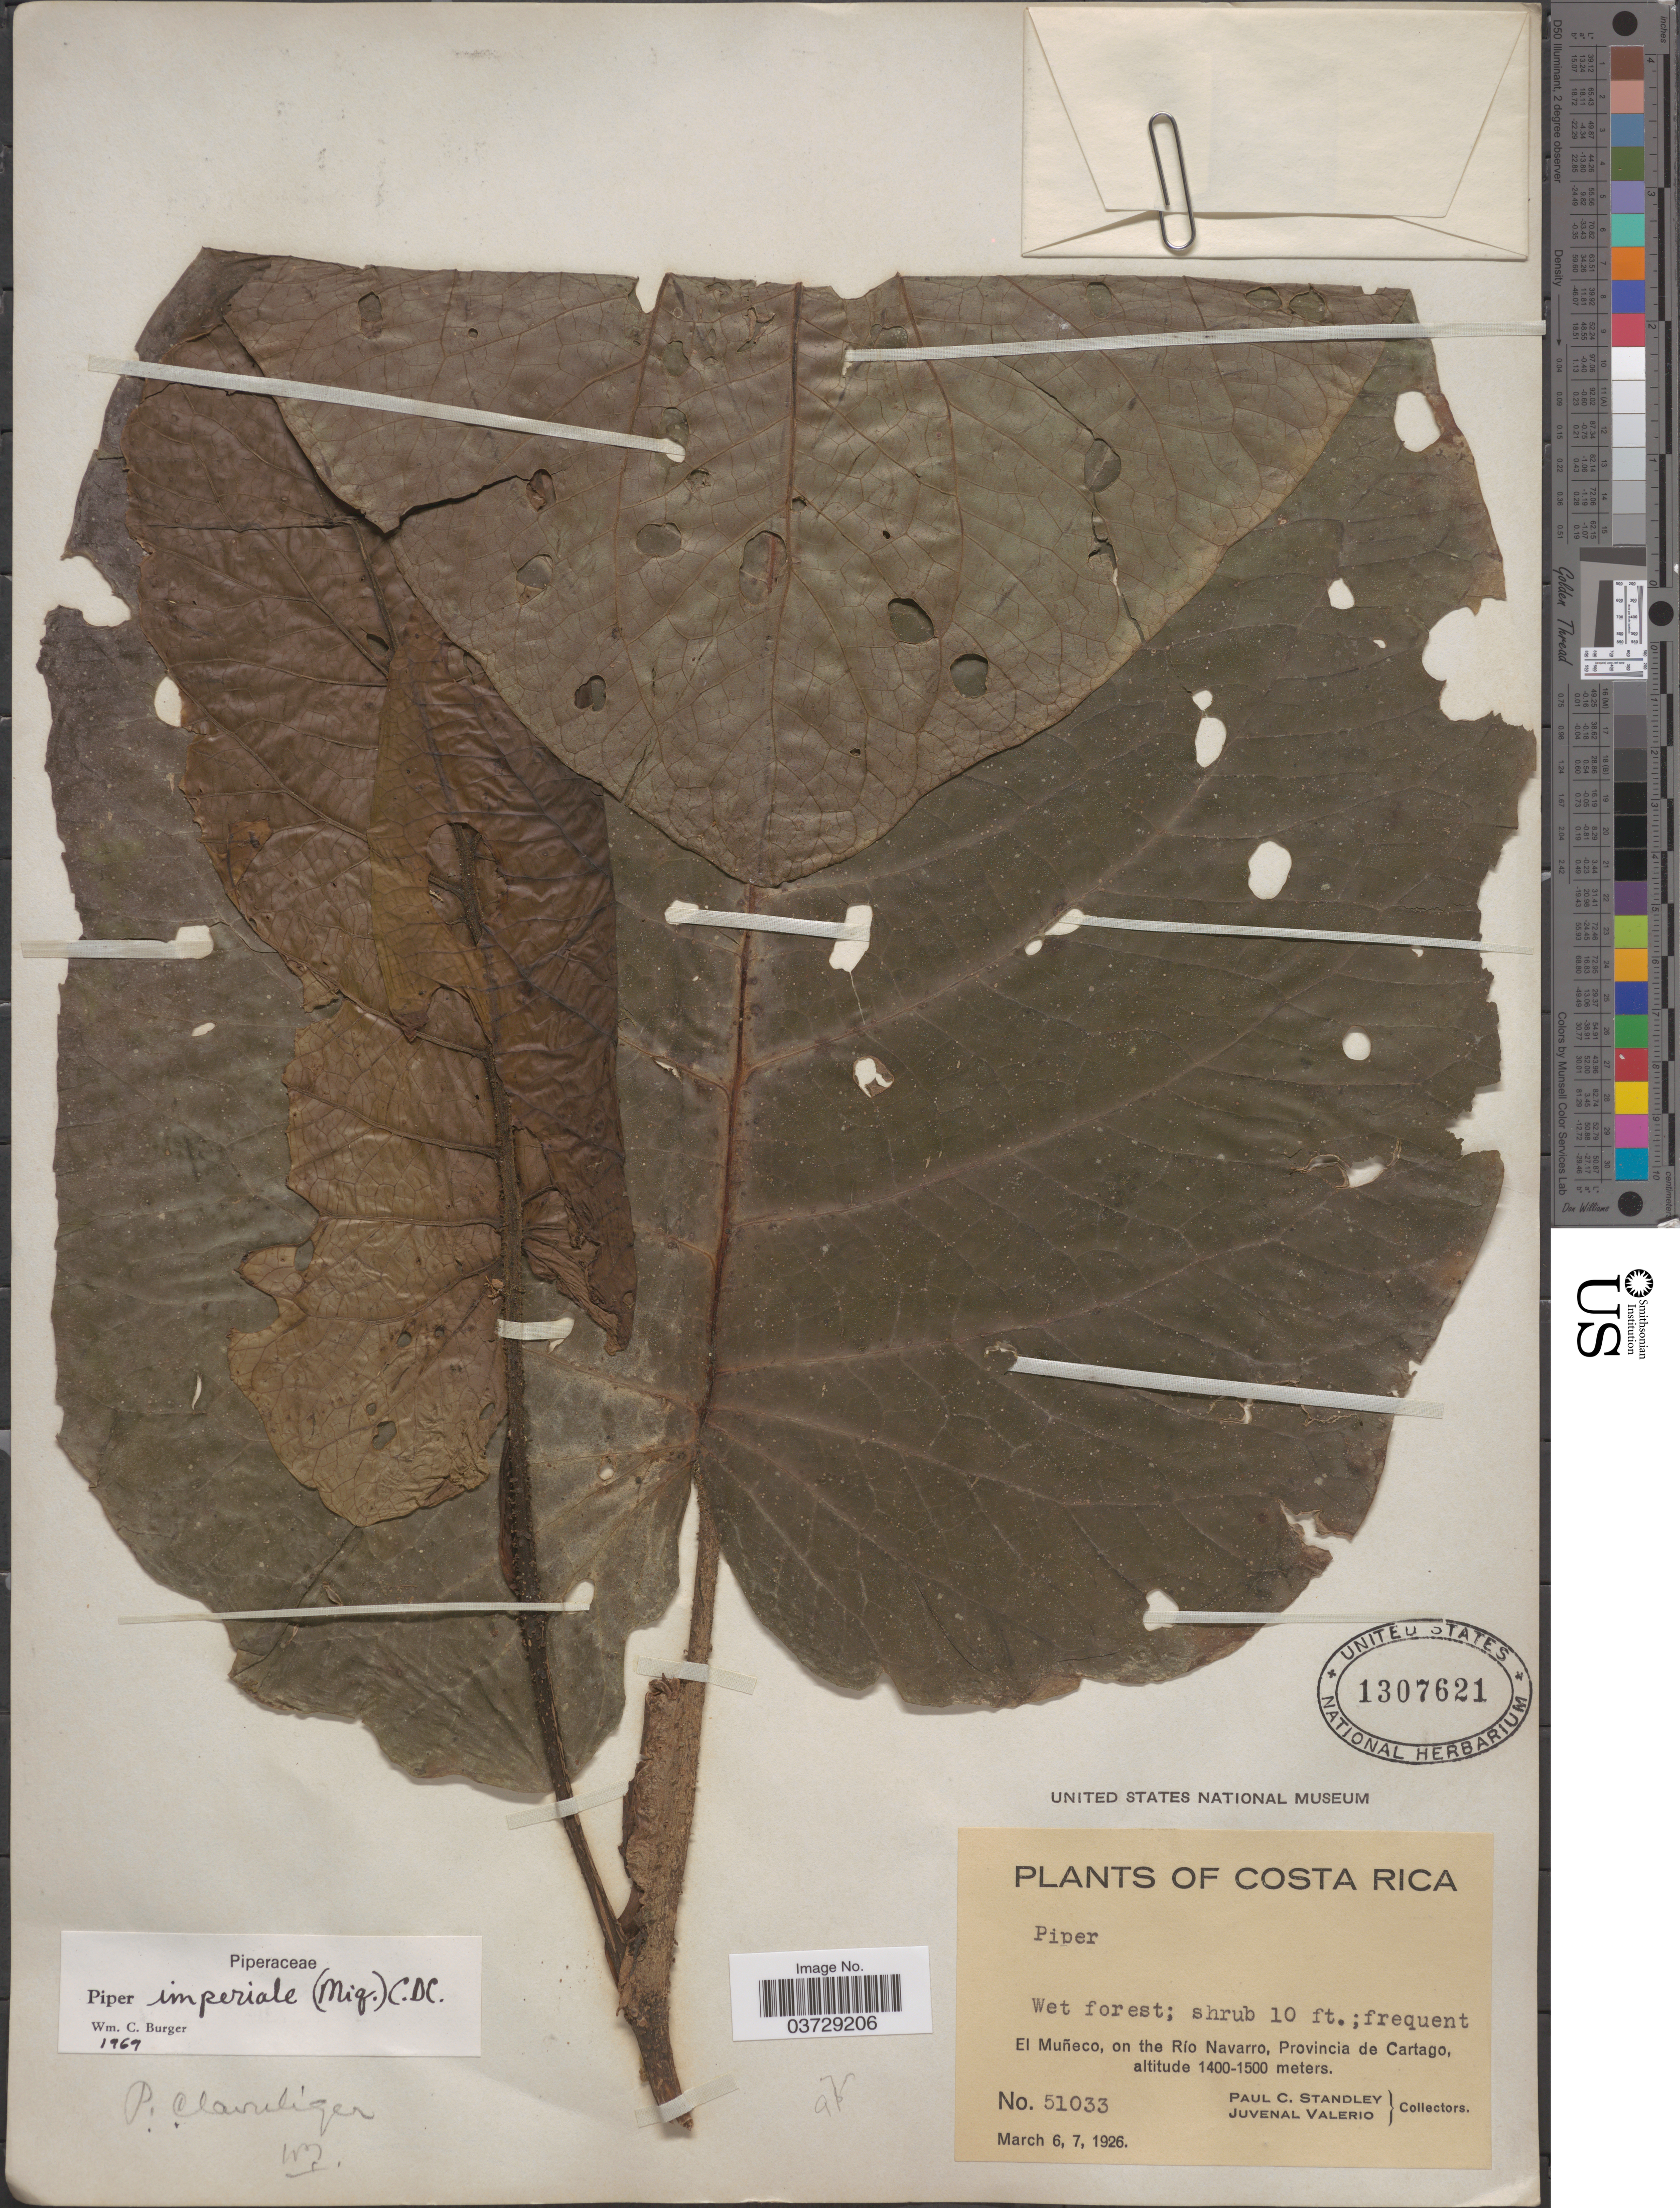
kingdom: Plantae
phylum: Tracheophyta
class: Magnoliopsida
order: Piperales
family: Piperaceae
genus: Piper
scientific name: Piper imperiale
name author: (Miq.) C. DC.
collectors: P. C. Standley & J. Valerio R.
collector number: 51033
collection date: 1926-03-06/1926-03-07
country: Costa Rica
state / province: Cartago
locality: El Muñeco, on the Río Navarro.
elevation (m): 1400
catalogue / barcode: US 1307621